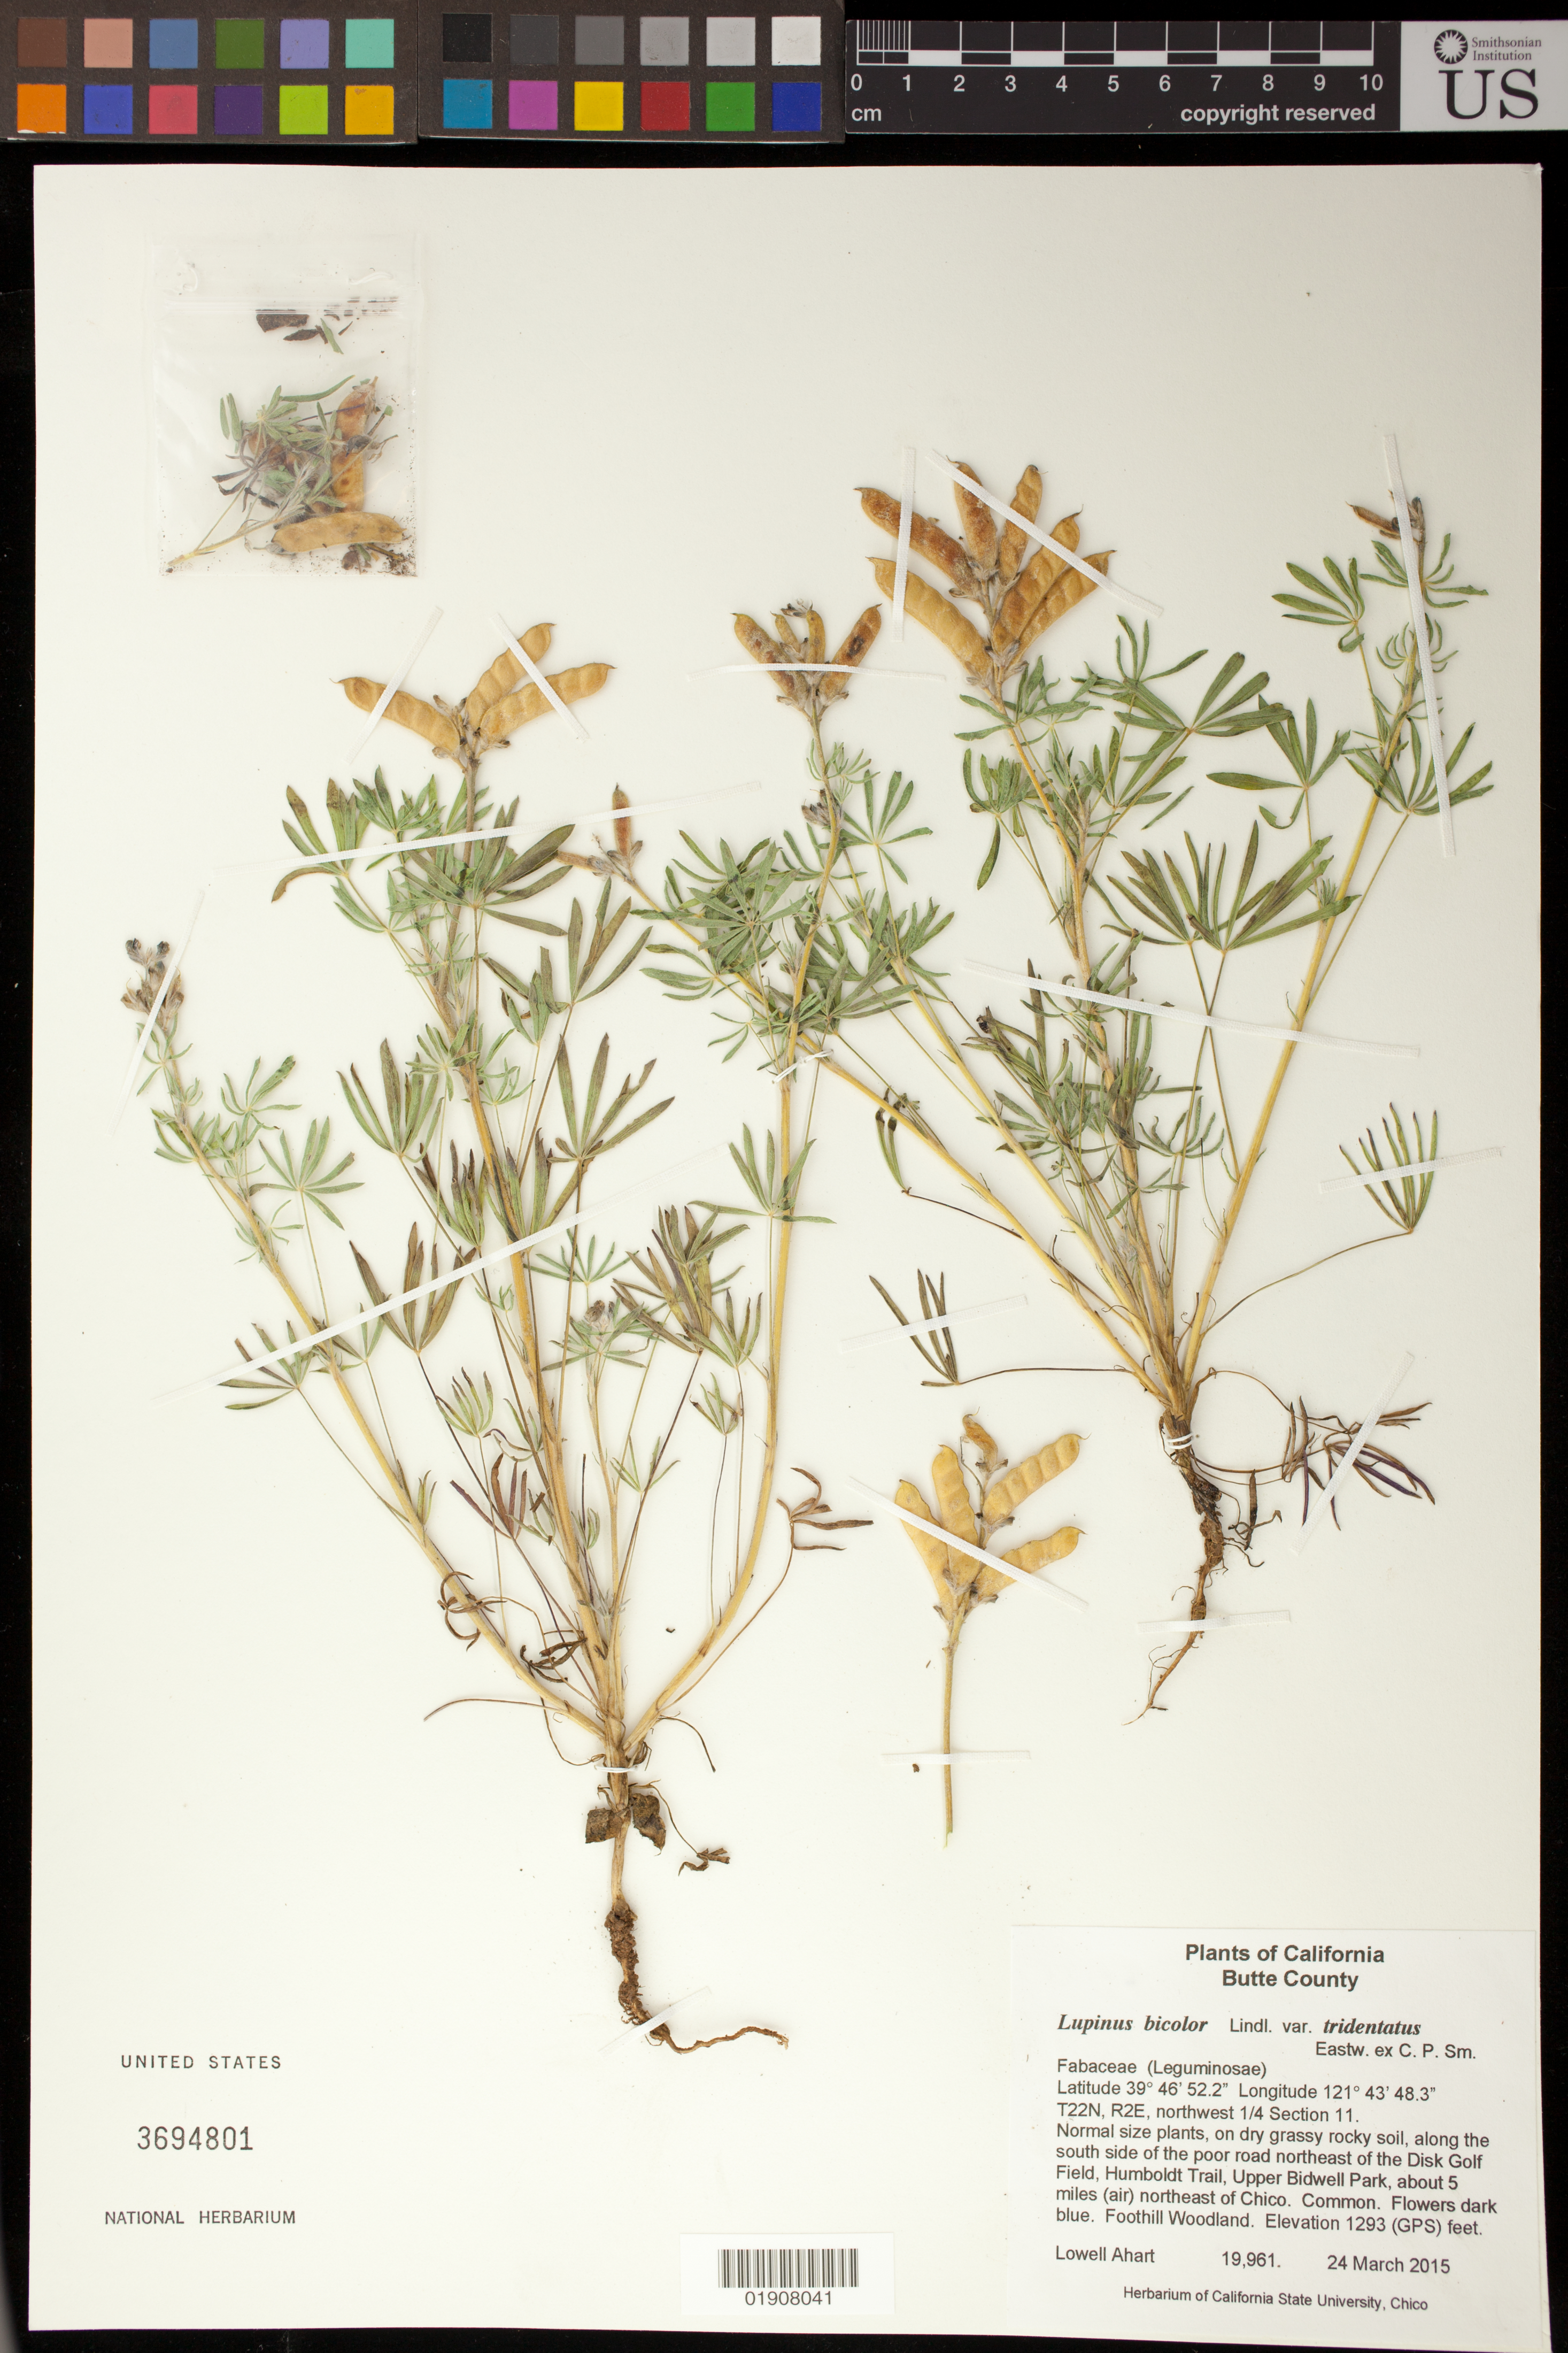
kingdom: Plantae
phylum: Tracheophyta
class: Magnoliopsida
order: Fabales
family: Fabaceae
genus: Lupinus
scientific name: Lupinus bicolor var. tridentatus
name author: Lindl.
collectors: L. Ahart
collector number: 19961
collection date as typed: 24 Mar 2015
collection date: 2015-03-24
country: United States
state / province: California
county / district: Butte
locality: Along the south side of the poor road northeast of the Disk Golf Field, Humboldt Trail, Upper Bidwell Park, about 5 miles (air) northeast of Chico.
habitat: Foothill Woodland.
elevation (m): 394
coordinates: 39 46 52.2 N, 121 43 48.3 W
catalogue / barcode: US 3694801